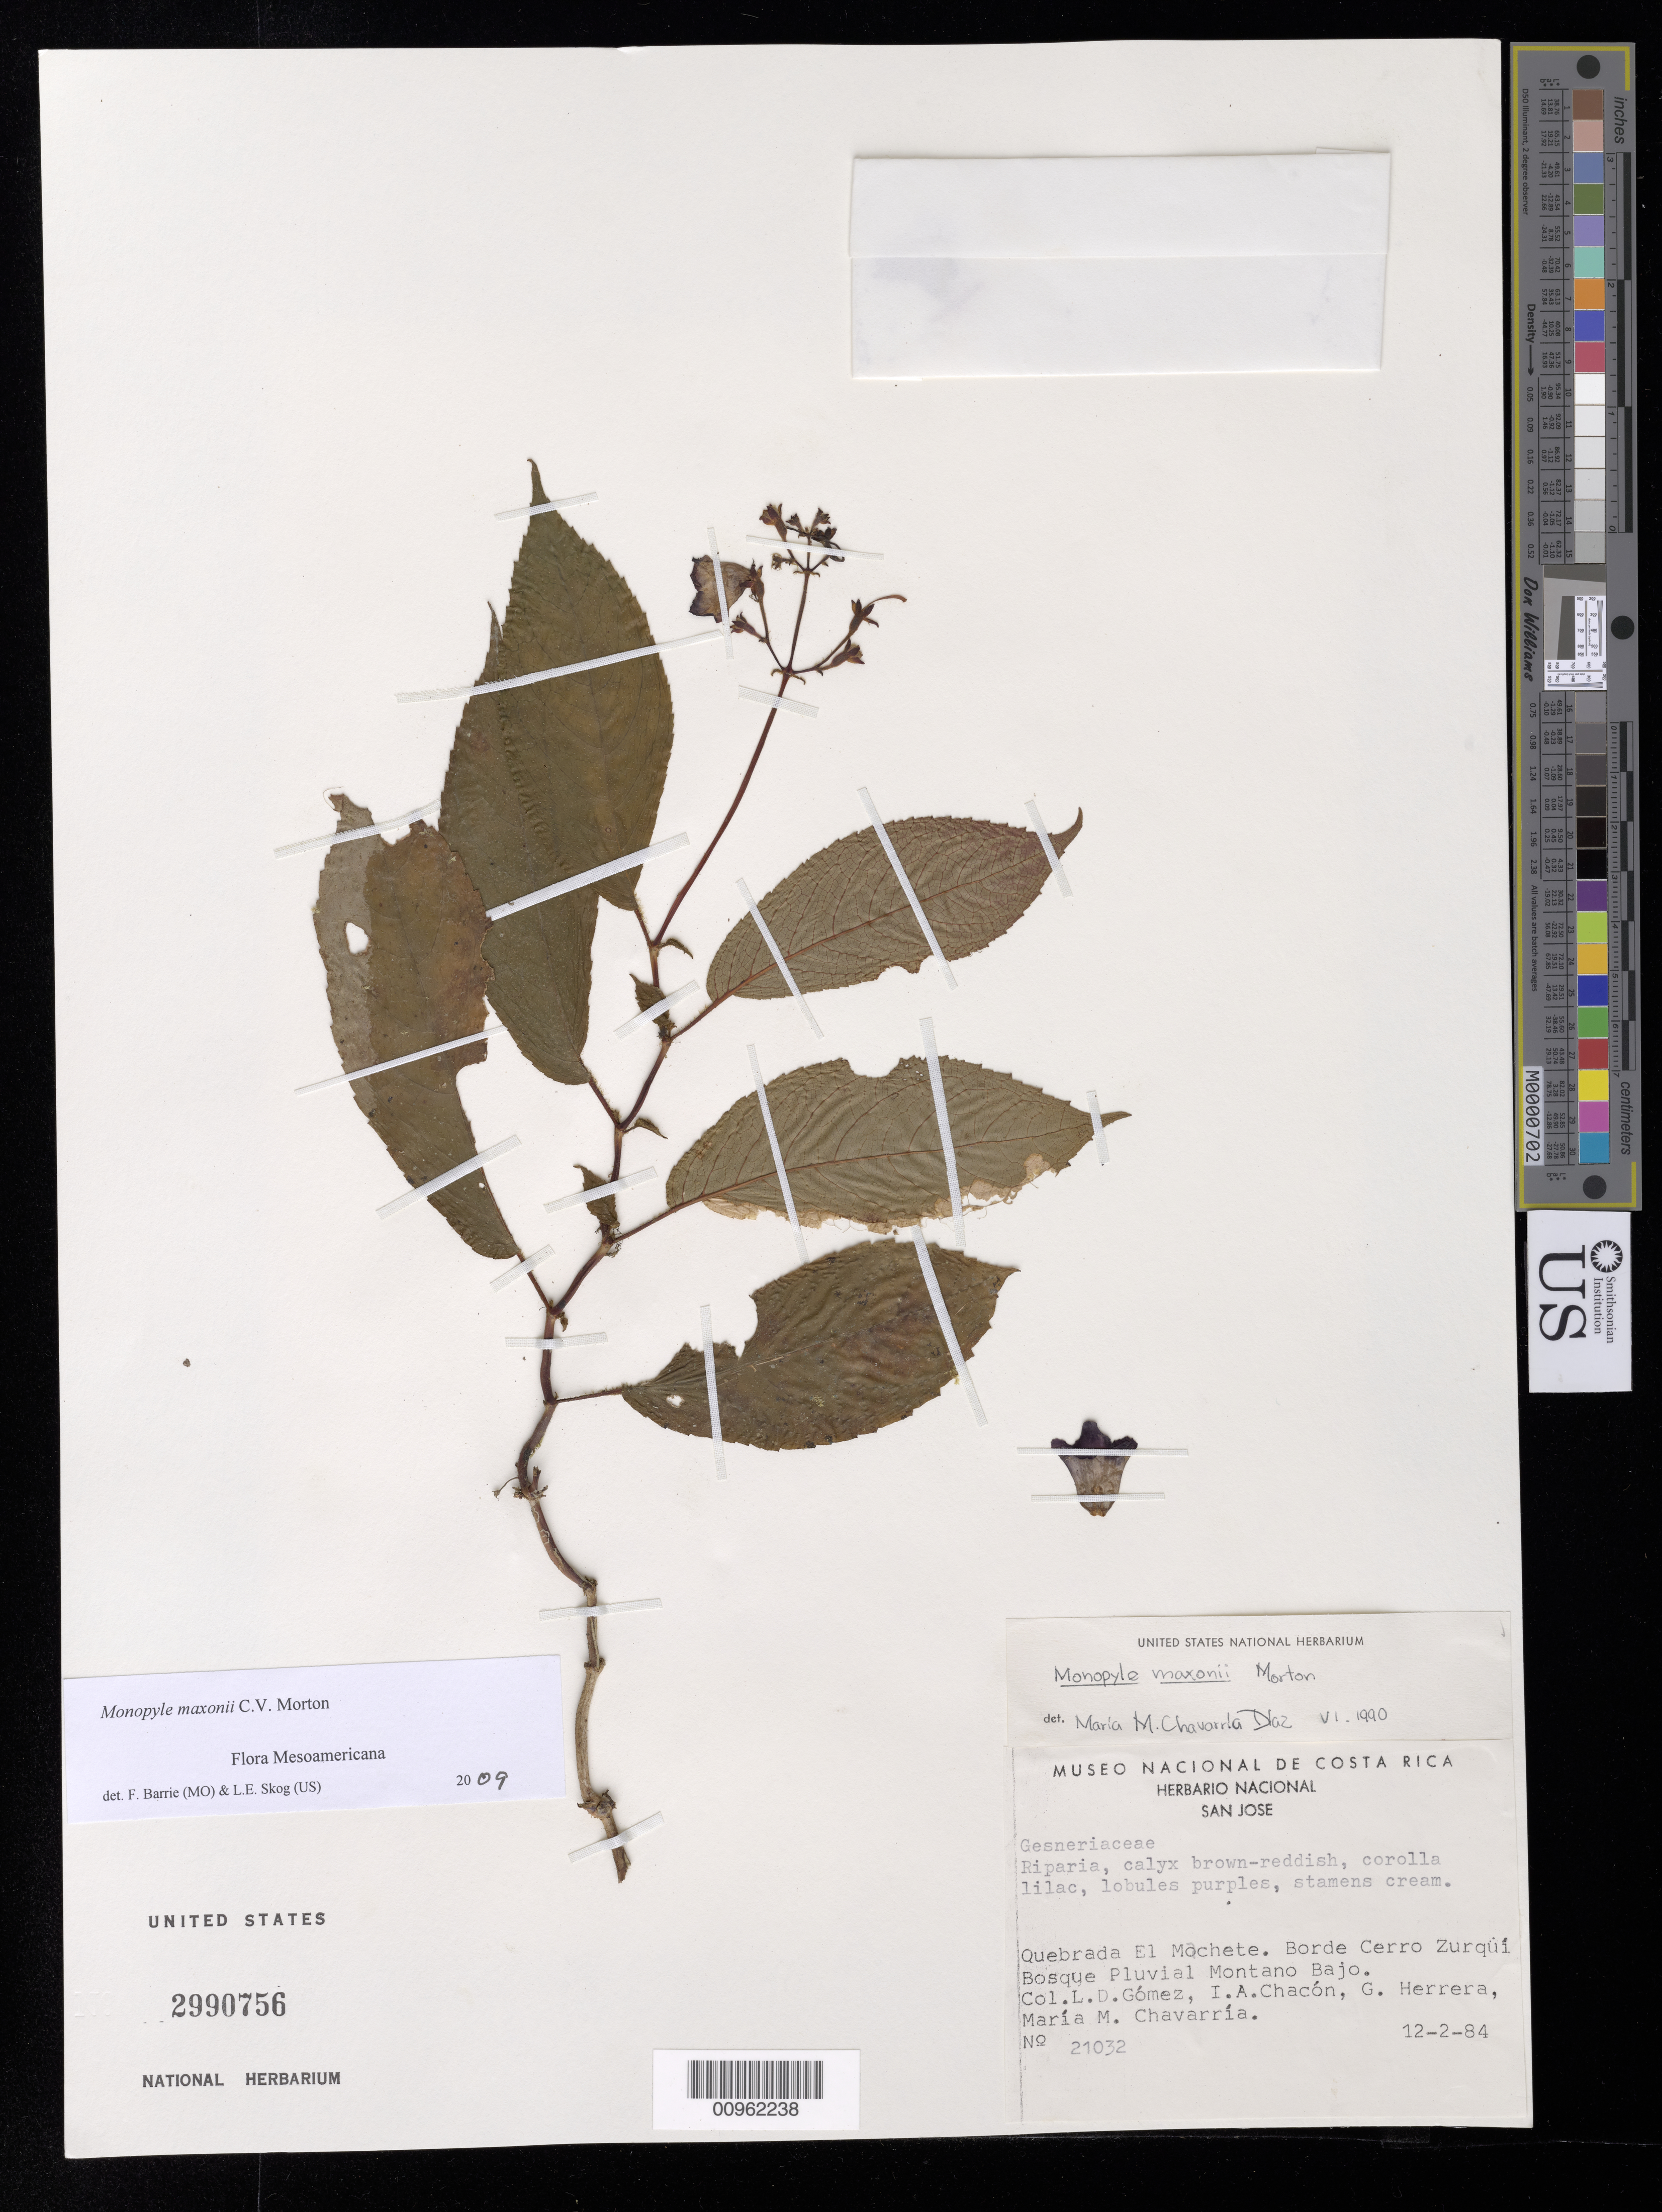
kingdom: Plantae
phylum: Tracheophyta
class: Magnoliopsida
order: Lamiales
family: Gesneriaceae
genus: Monopyle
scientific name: Monopyle maxonii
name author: C.V. Morton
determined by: Barrie, F. R.; Skog, Laurence E.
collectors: L. D. Gómez, I. Chacón, G. Herrera & M. Chavarría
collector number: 21032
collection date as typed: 12 Feb 1984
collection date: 1984-02-12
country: Costa Rica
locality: Quebrada El Mochete, borde Cerro Zurquí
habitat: Bosque pluvial montano bajo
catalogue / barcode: US 2990756